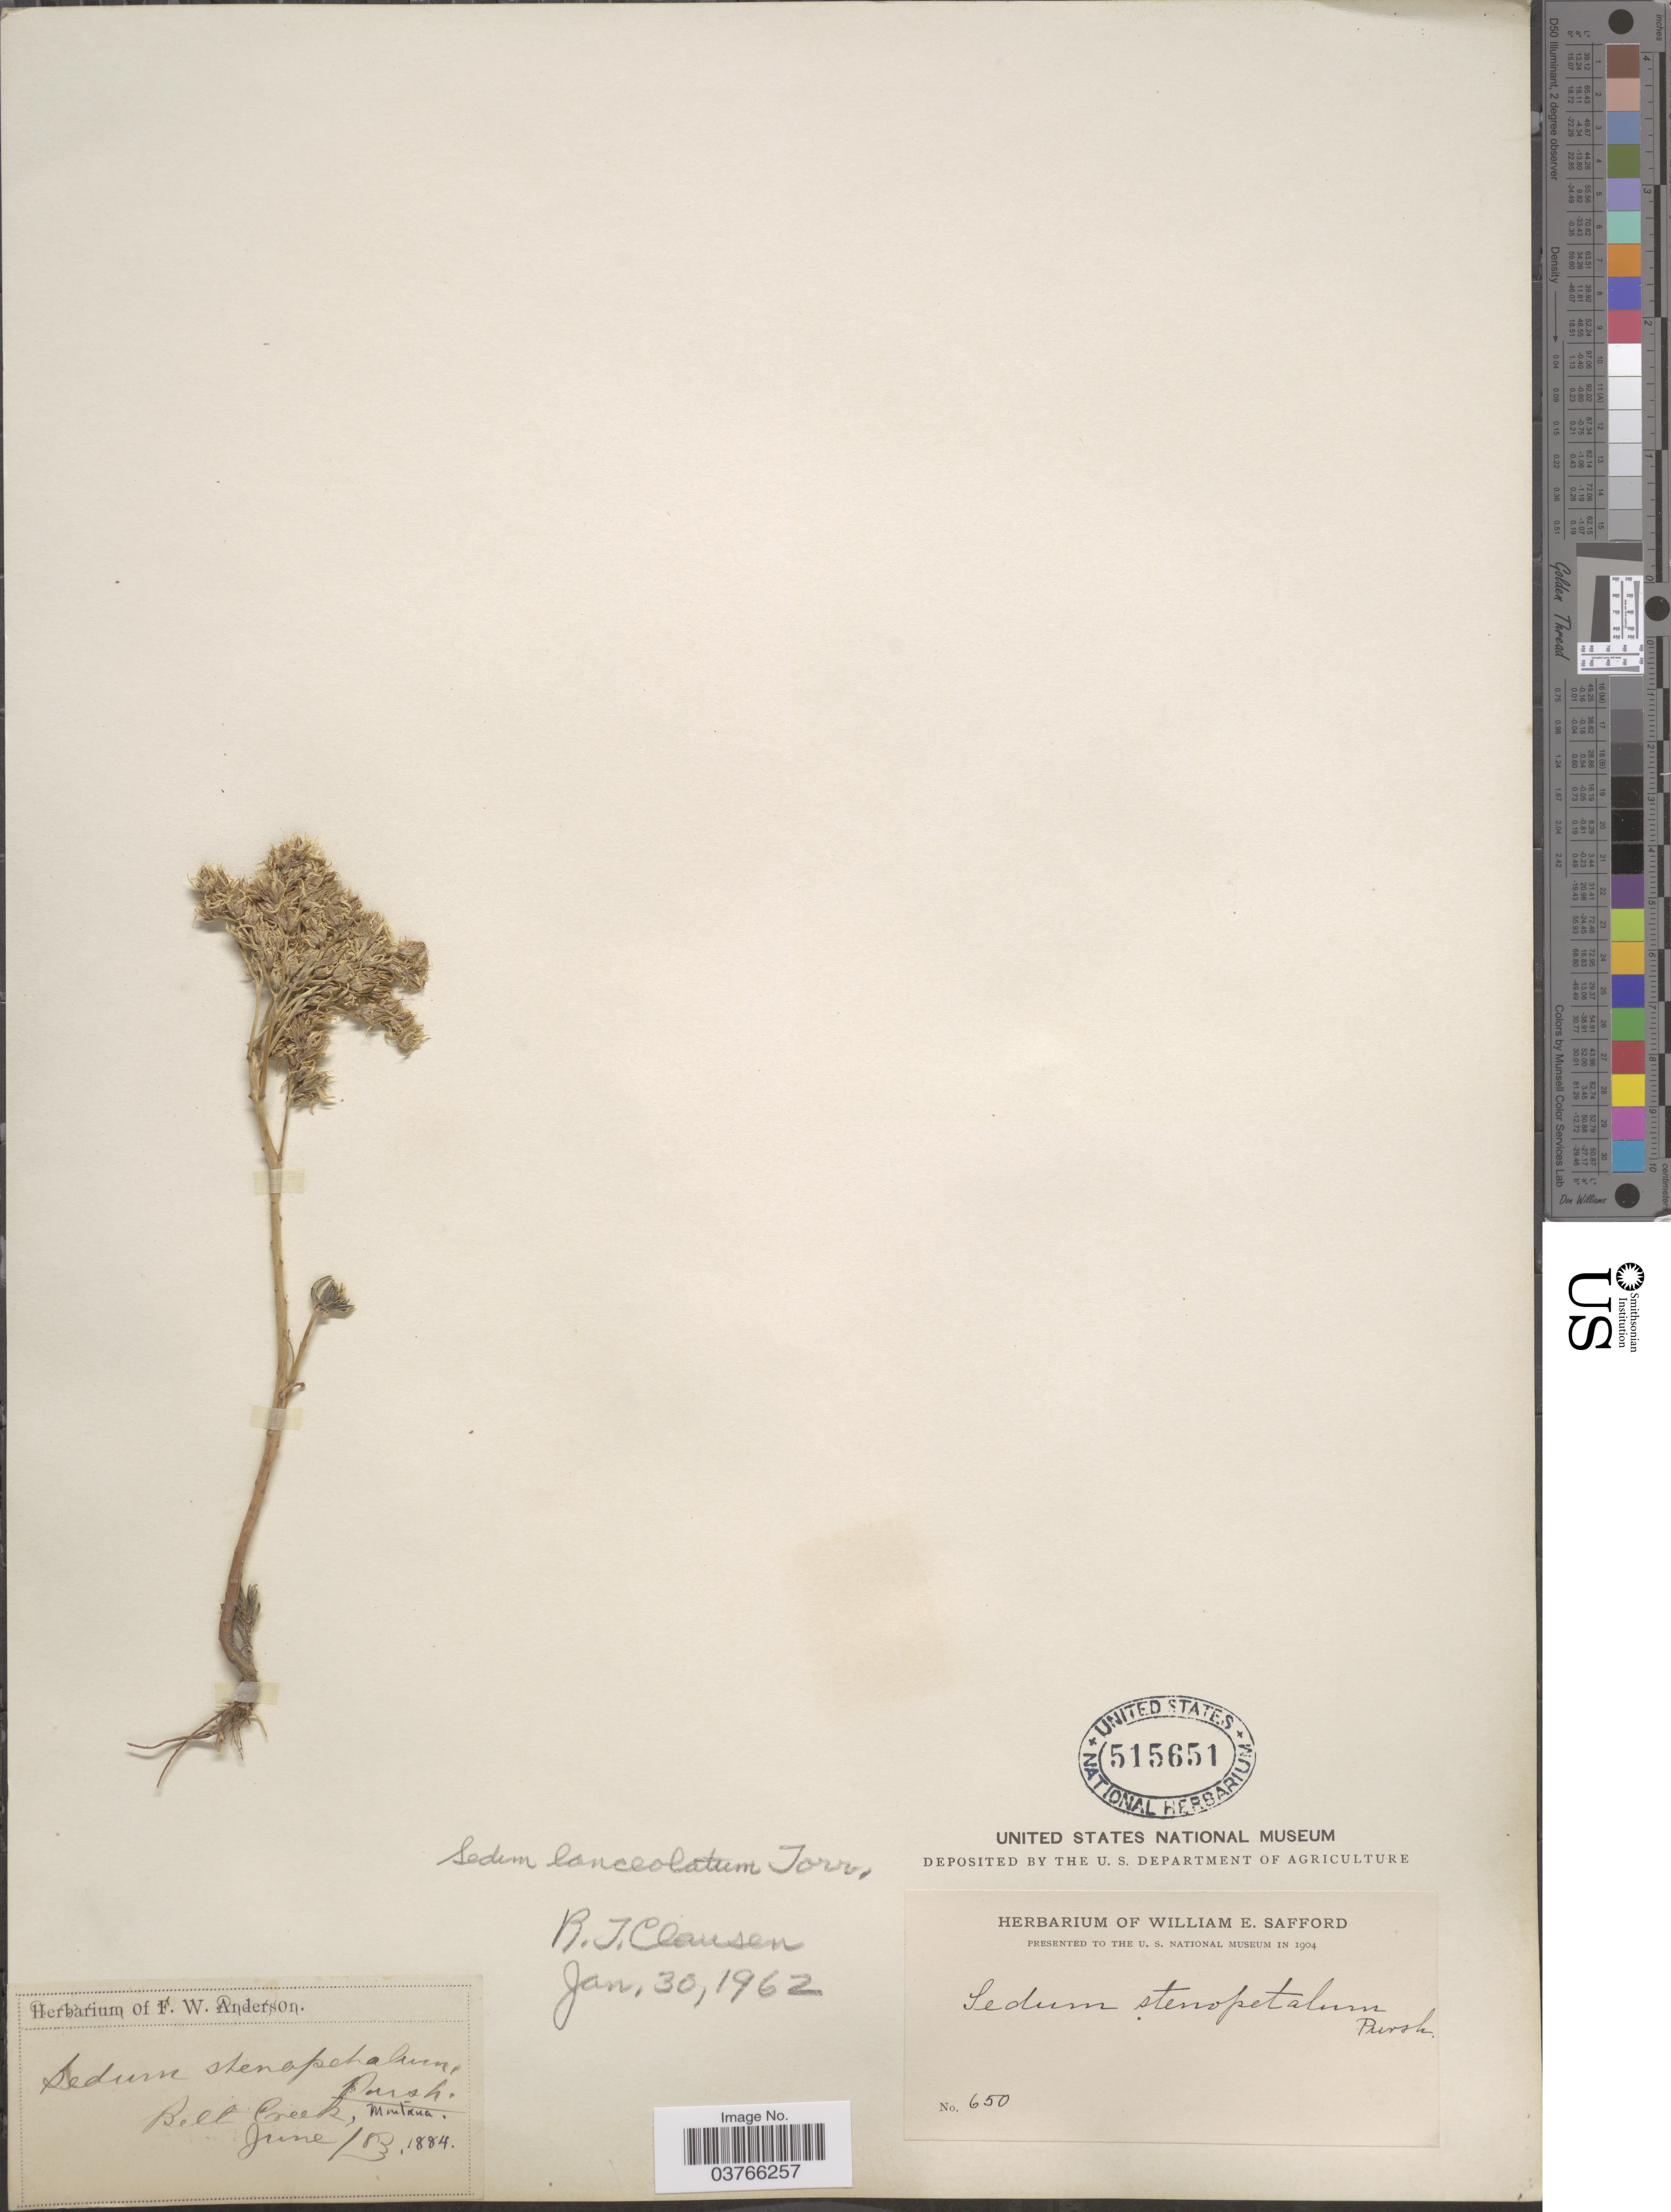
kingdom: Plantae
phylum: Tracheophyta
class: Magnoliopsida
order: Saxifragales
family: Crassulaceae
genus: Sedum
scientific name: Sedum lanceolatum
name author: Torr.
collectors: ex herb. F.W. Anderson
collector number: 650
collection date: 1884-06-13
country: United States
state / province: Montana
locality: Belt Creek.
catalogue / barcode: US 515651